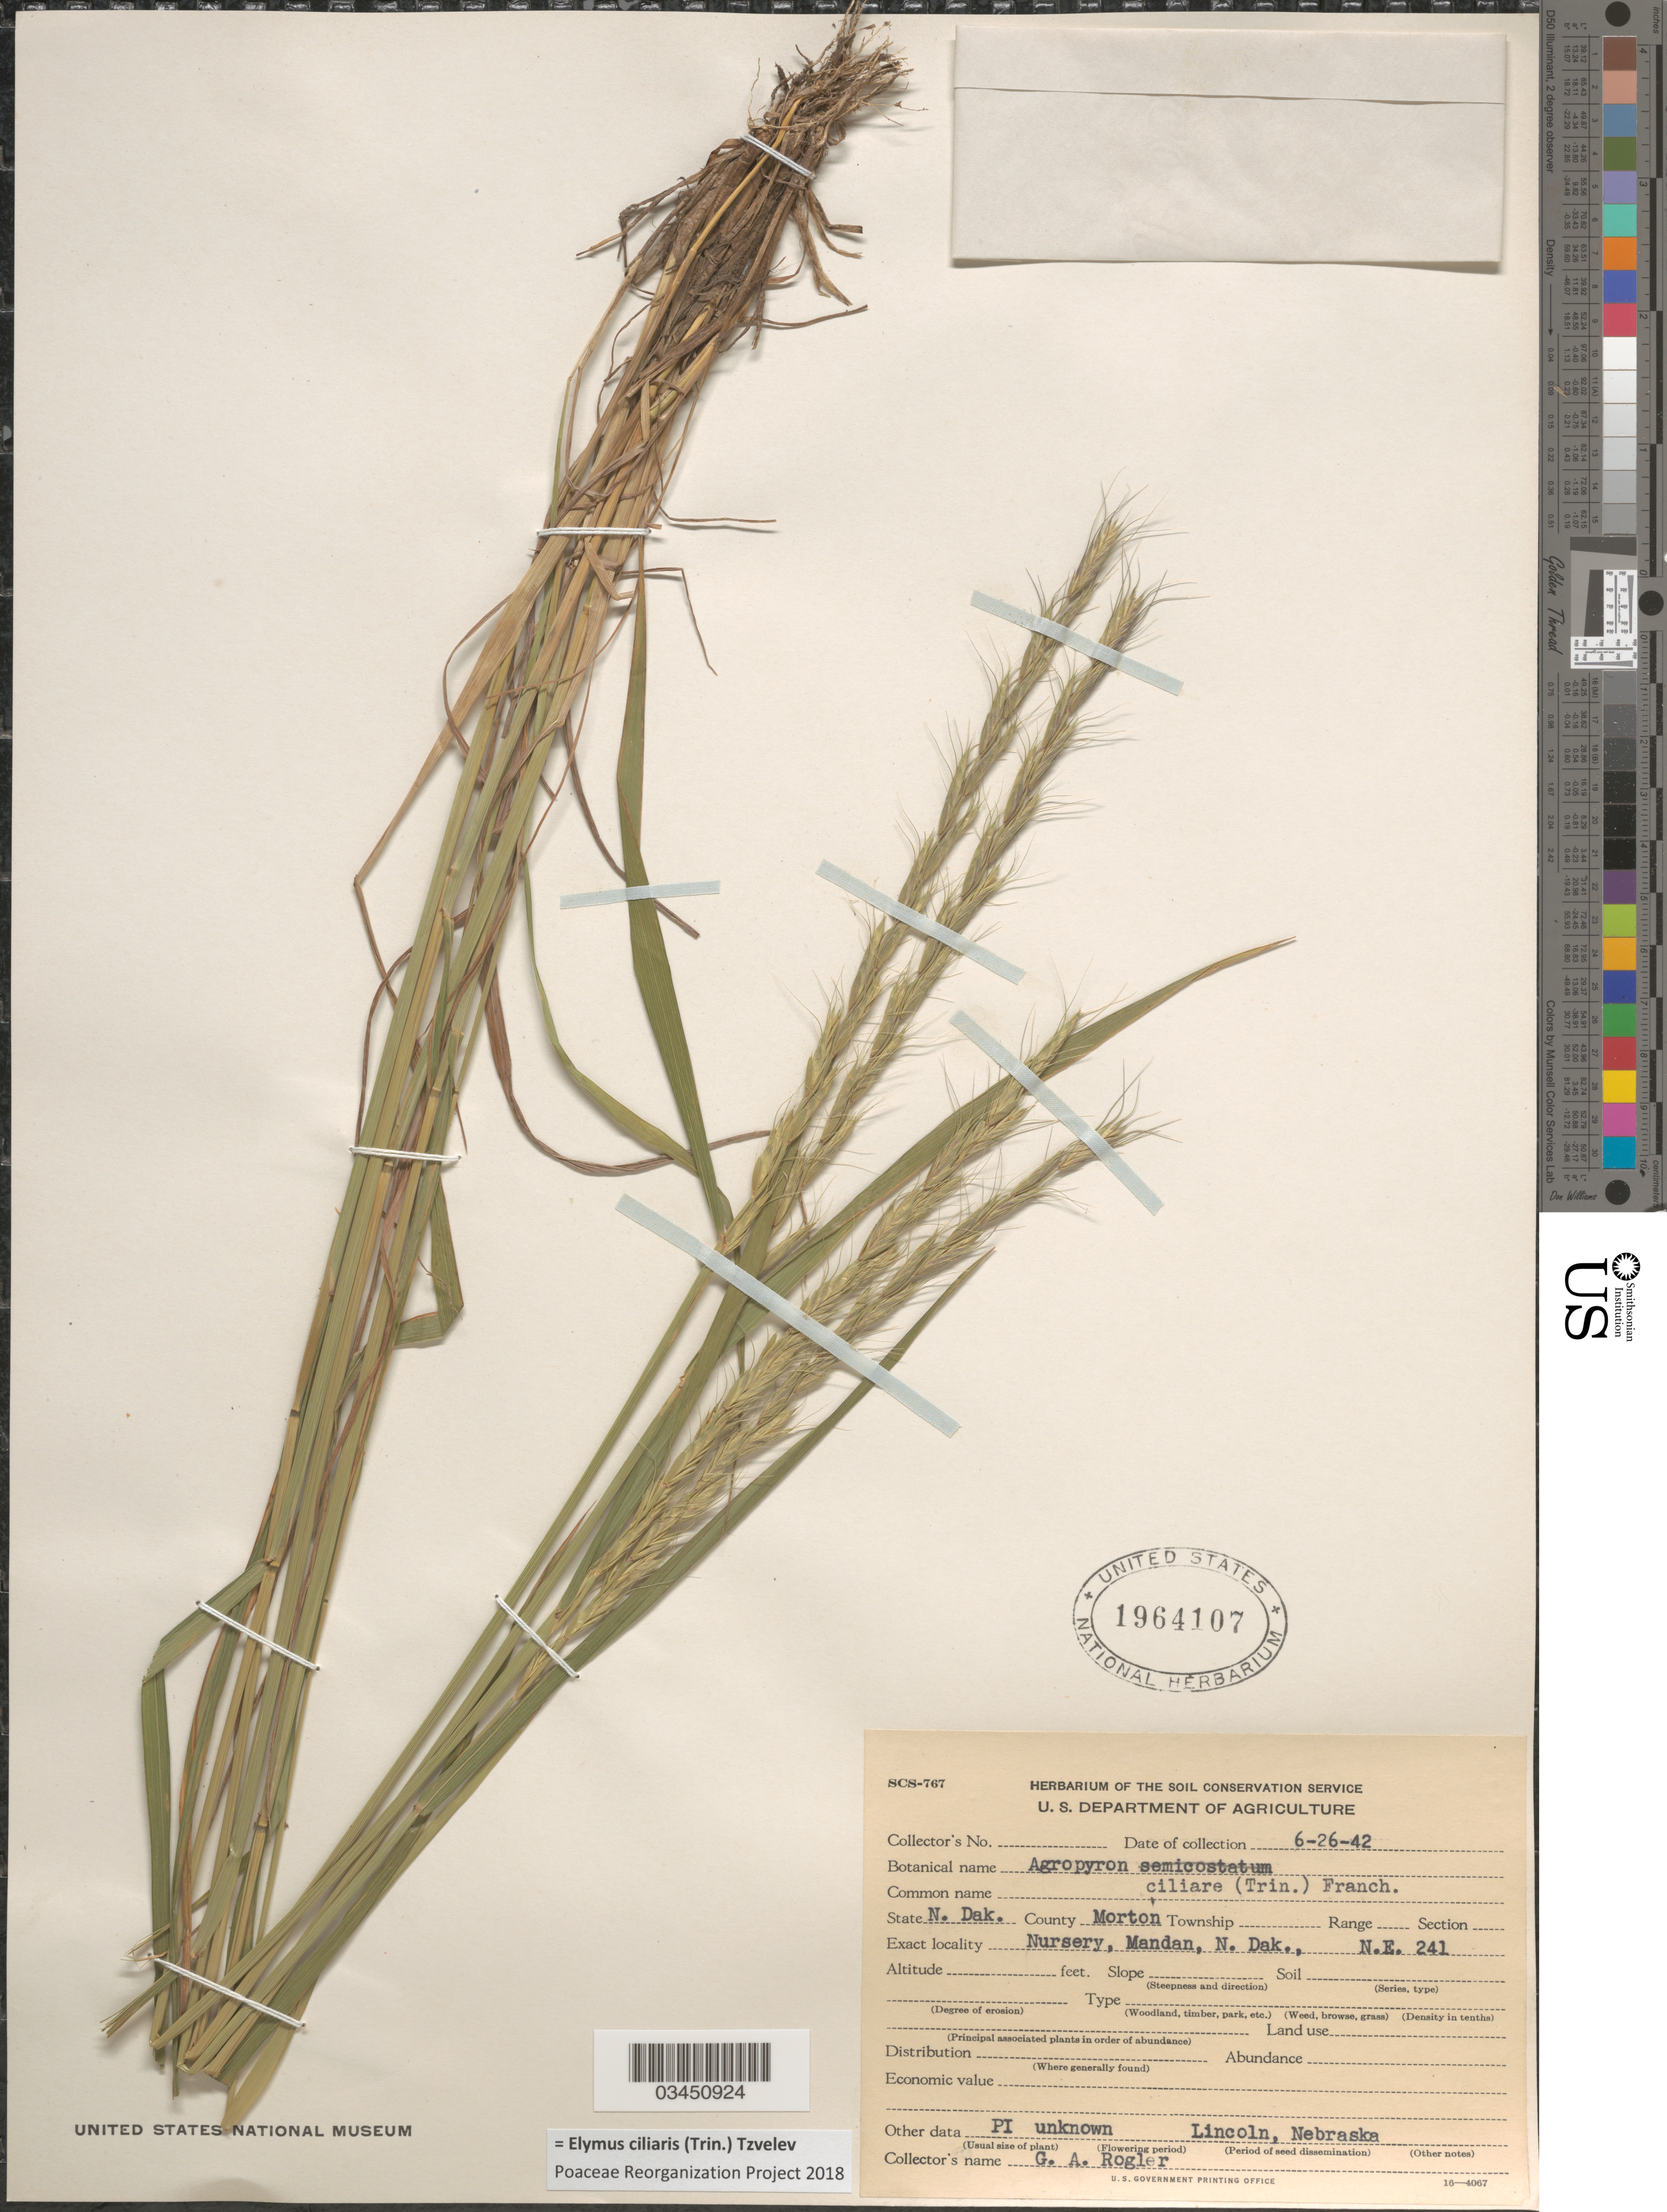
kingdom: Plantae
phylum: Tracheophyta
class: Liliopsida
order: Poales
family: Poaceae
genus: Elymus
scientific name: Elymus ciliaris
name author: (Trin.) Tzvelev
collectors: G. Rogler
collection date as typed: Transcribed d/m/y: 26/6/42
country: United States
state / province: North Dakota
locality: County Morton. Nursery, Mandan, N. E. 241. PI unknown. Lincoln, Nebraska.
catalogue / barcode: US 1964107